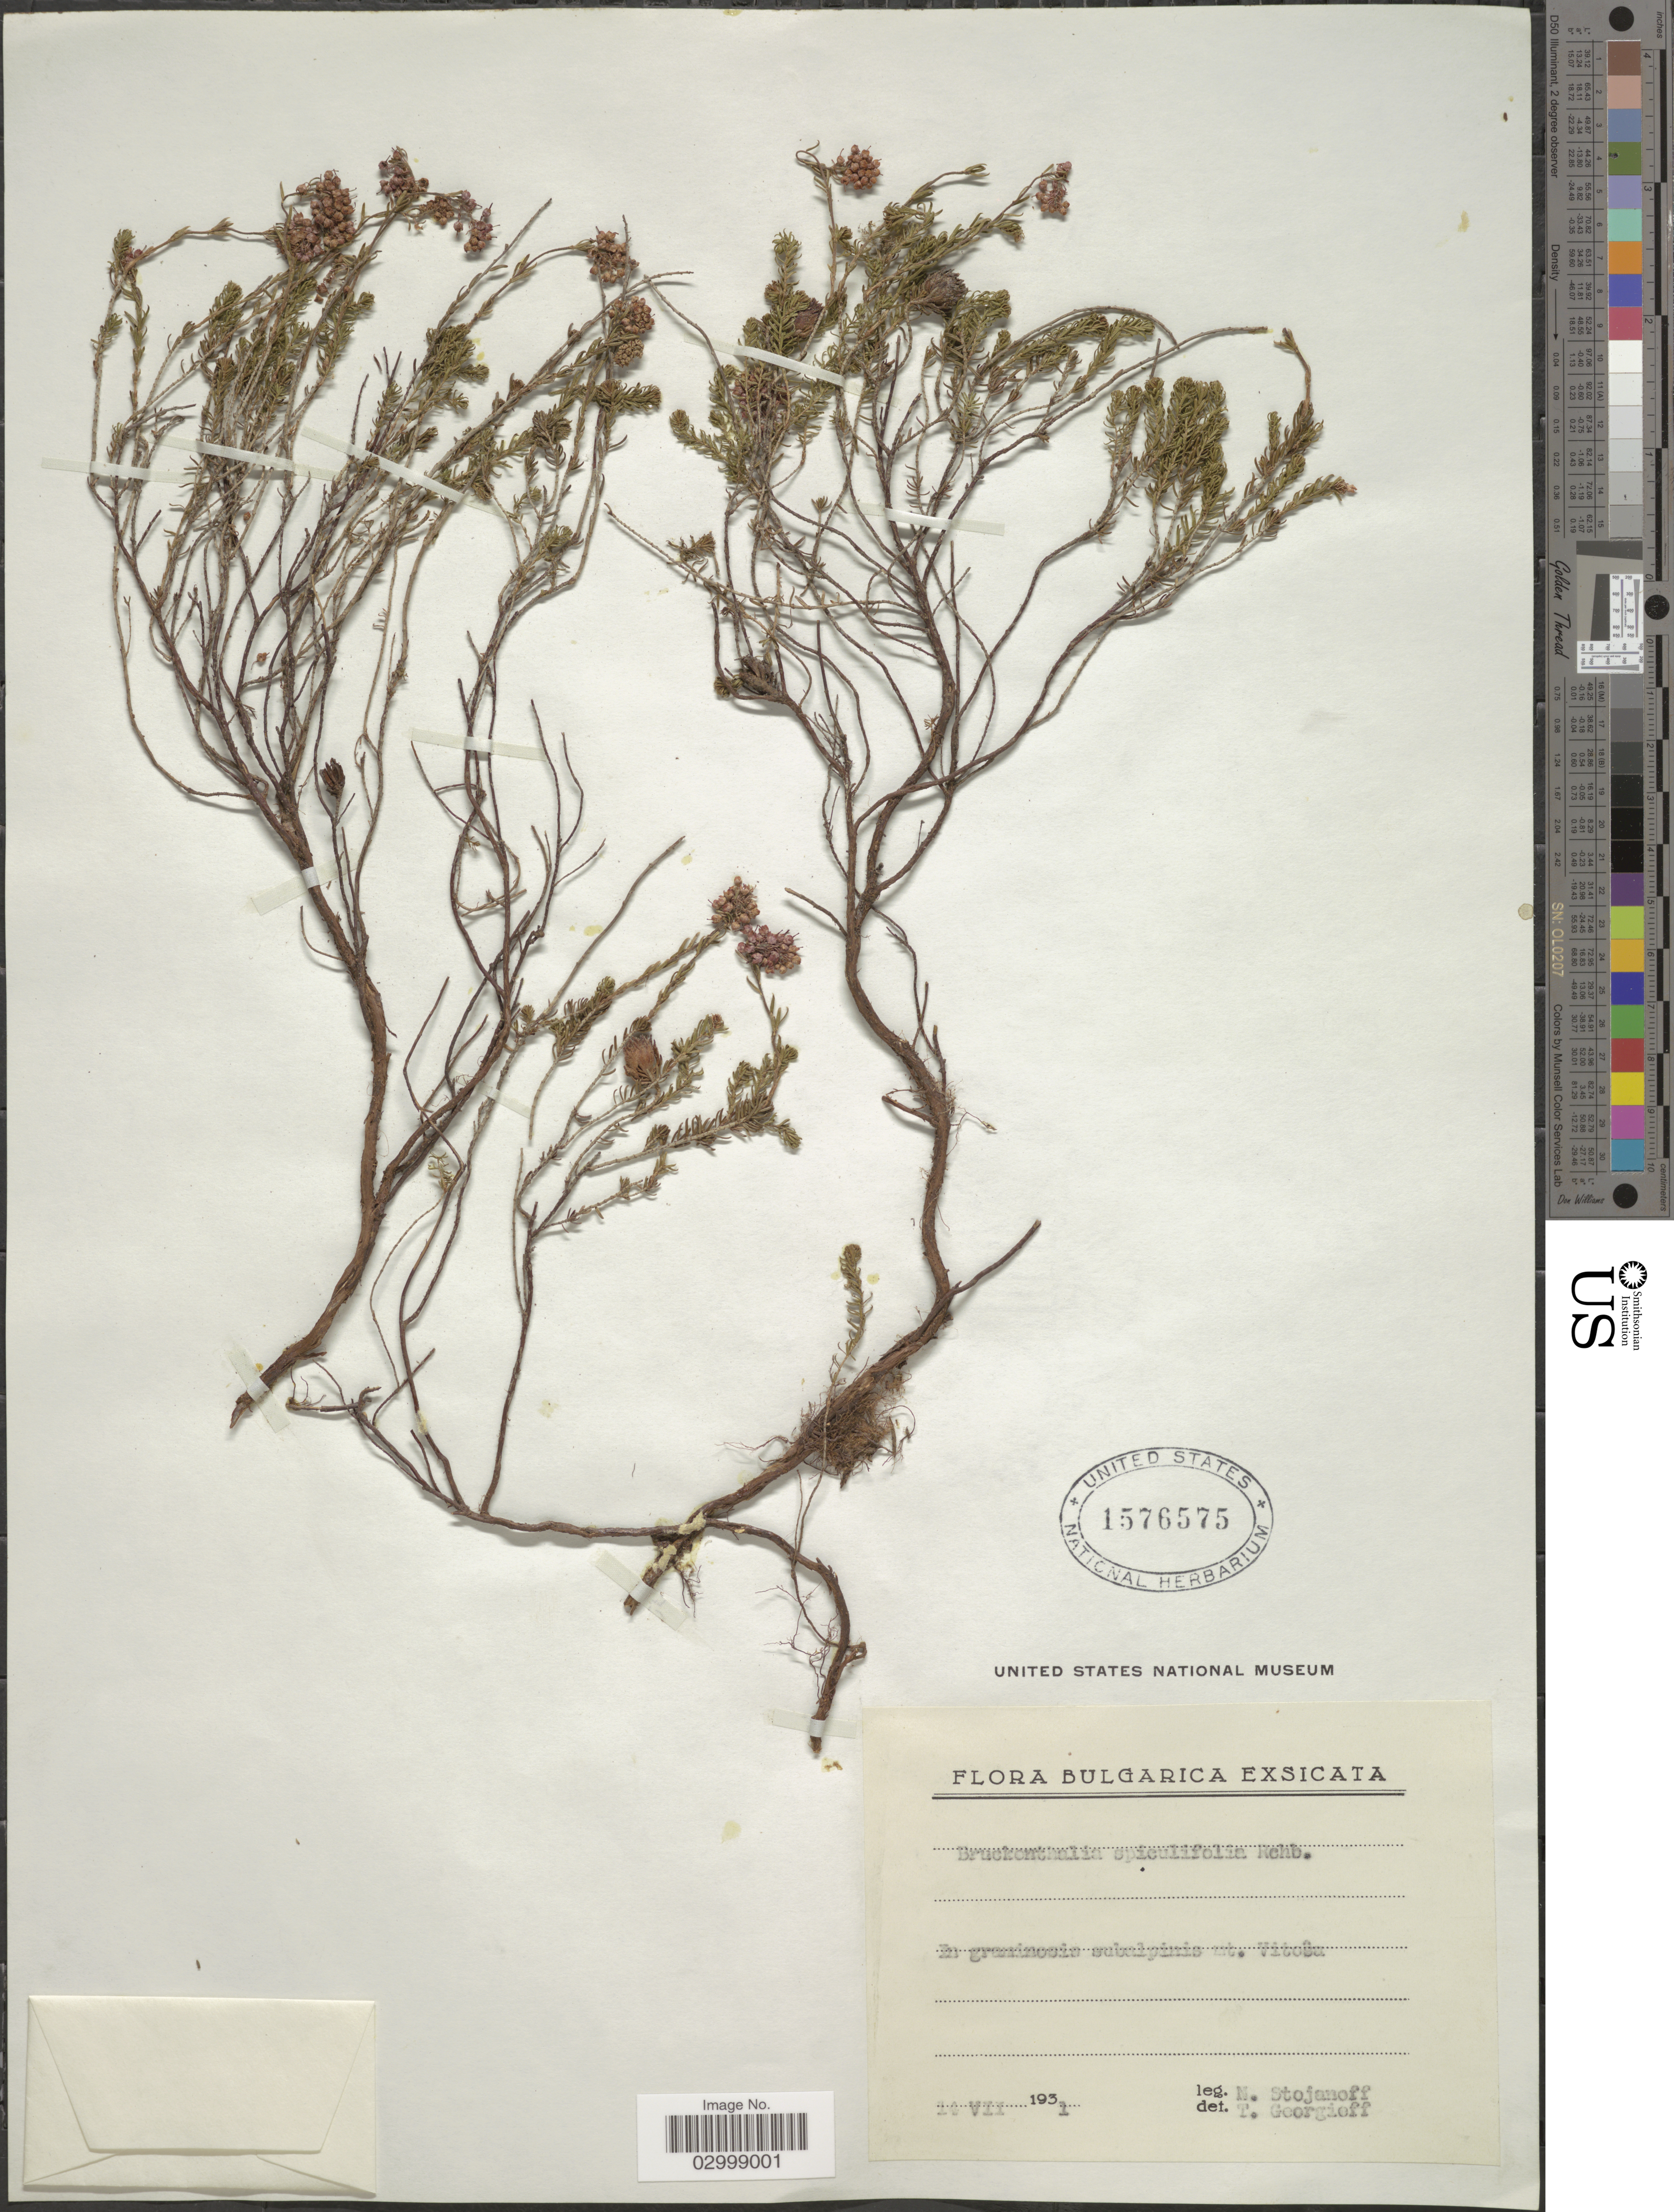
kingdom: Plantae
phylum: Tracheophyta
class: Magnoliopsida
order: Ericales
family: Ericaceae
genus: Bruckenthalia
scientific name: Bruckenthalia spiculifolia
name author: (Salisb.) Rchb.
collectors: N. Stojanoff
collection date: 1931-07-14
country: Bulgaria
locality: In graminosis subalpinis mt. Vitosa.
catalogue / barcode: US 1576575